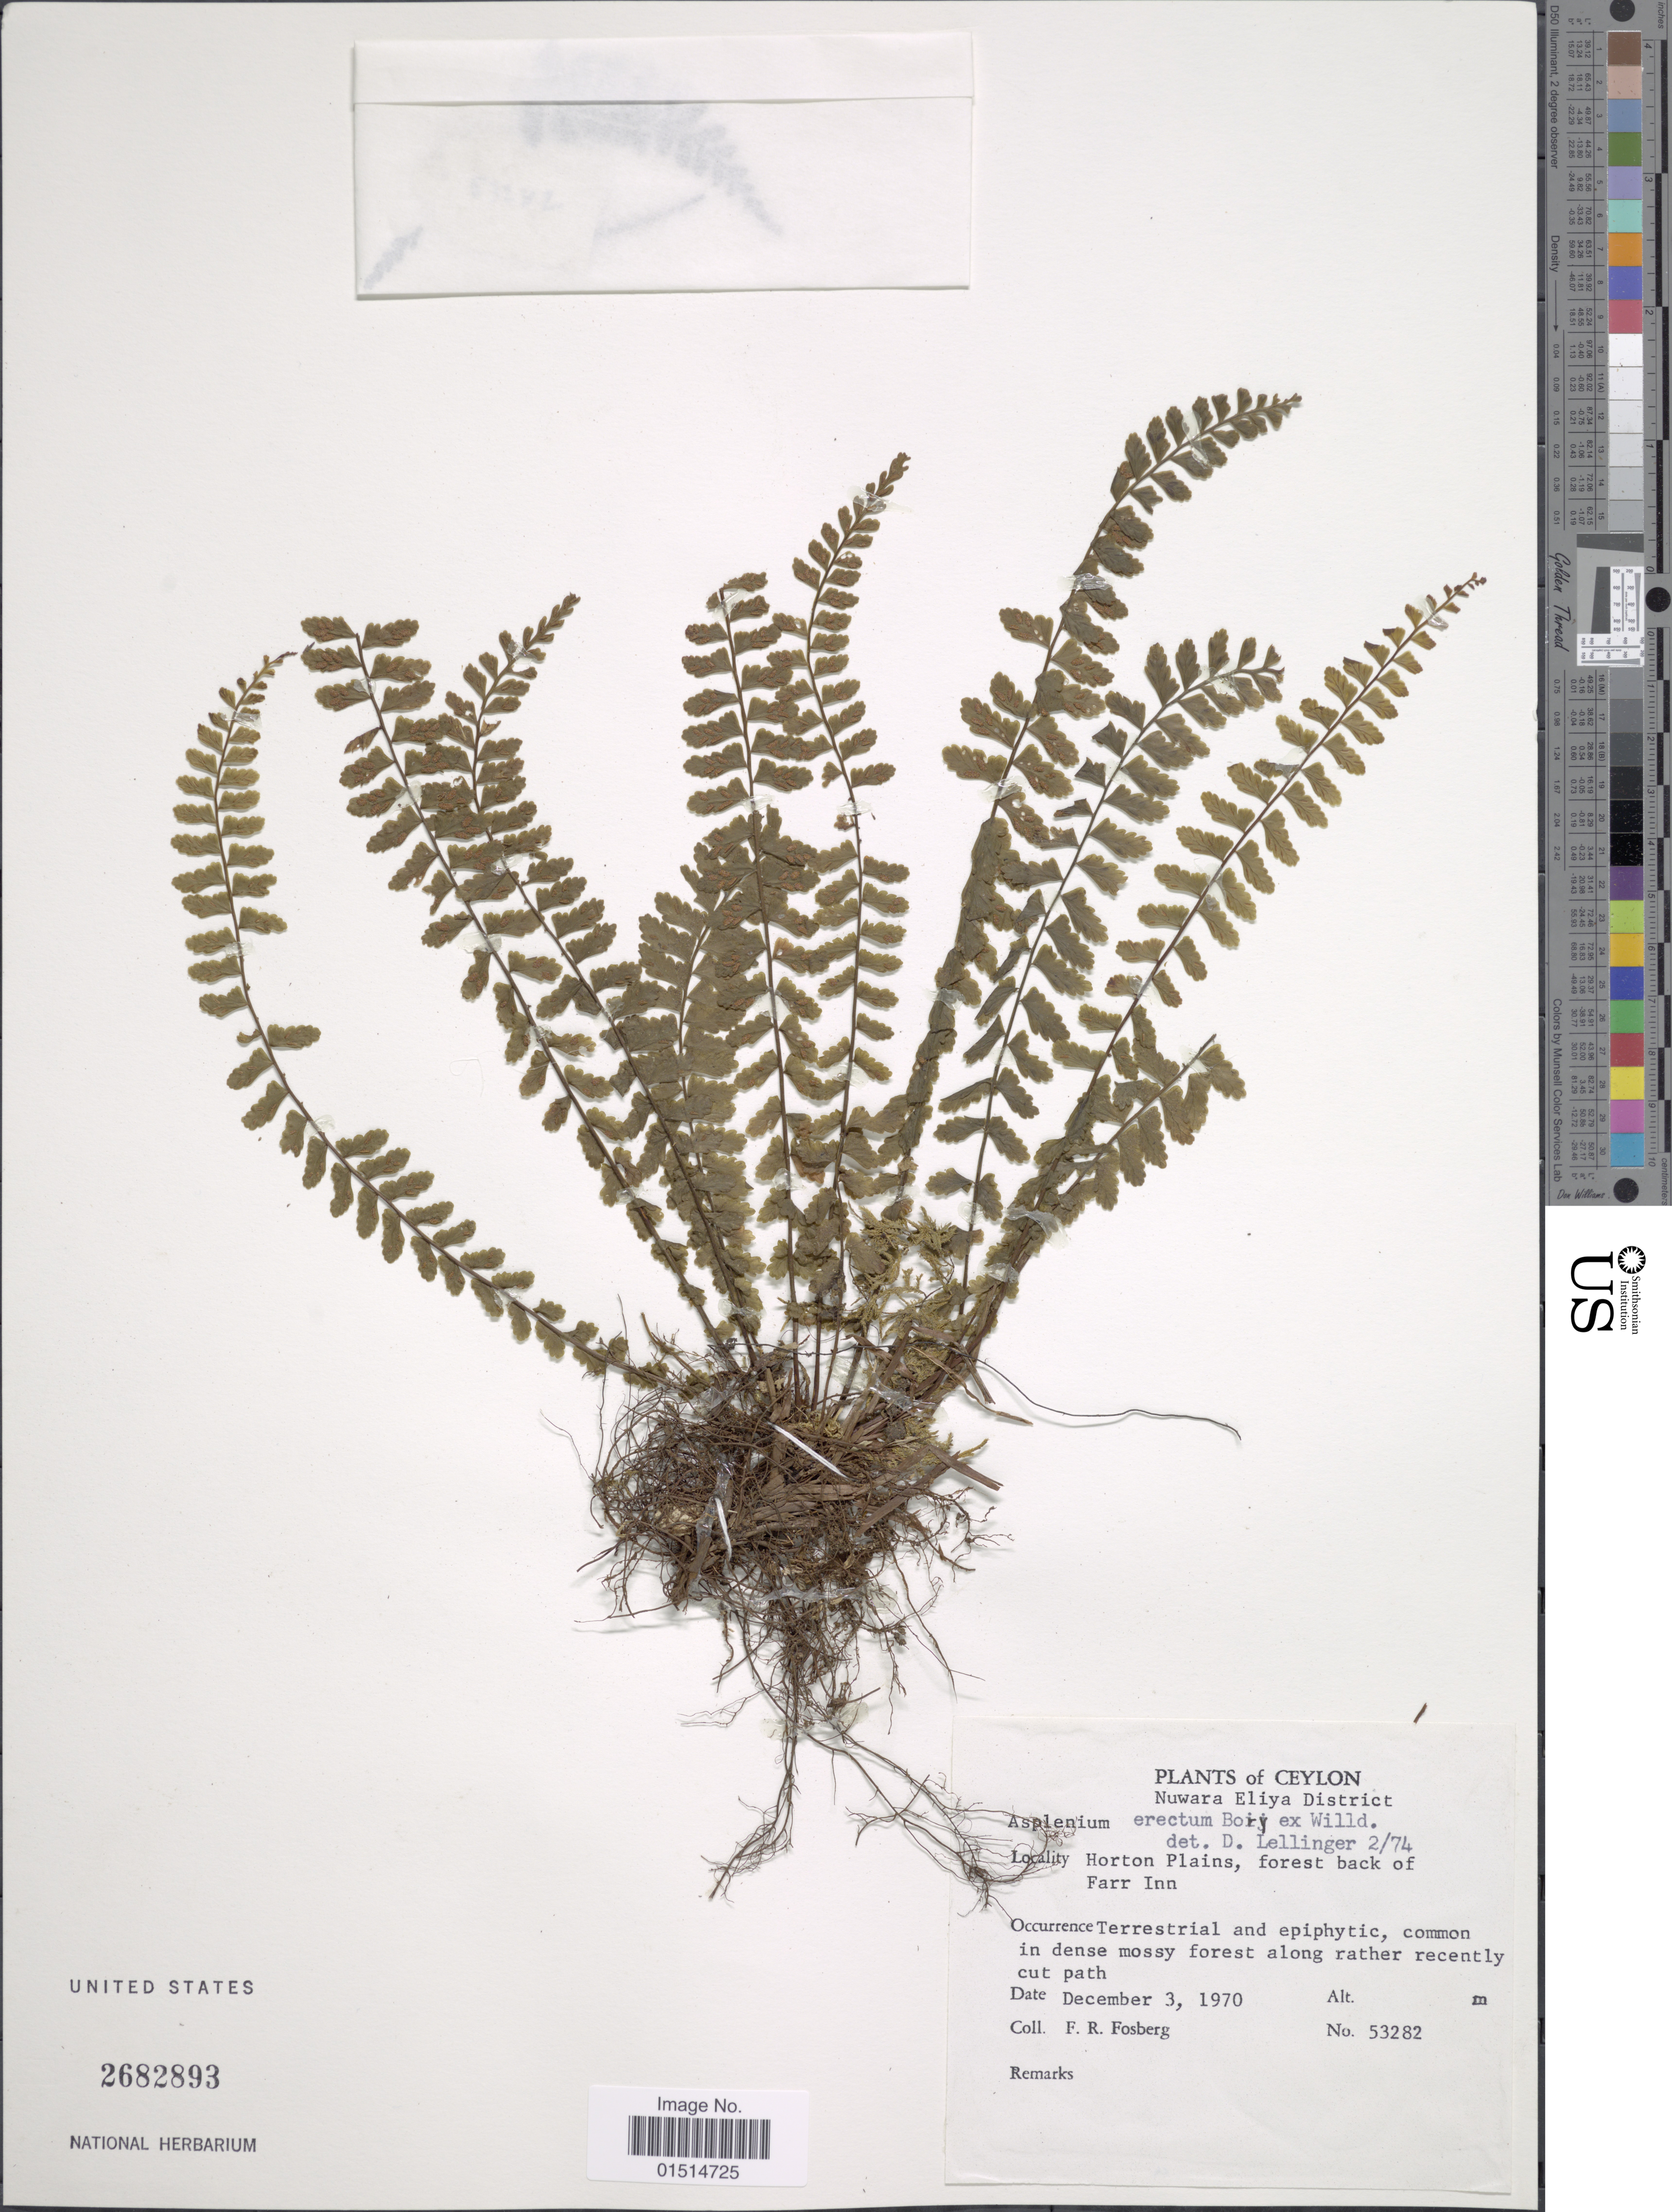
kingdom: Plantae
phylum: Tracheophyta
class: Polypodiopsida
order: Polypodiales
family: Aspleniaceae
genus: Asplenium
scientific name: Asplenium erectum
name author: Bory ex Willd.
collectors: F. R. Fosberg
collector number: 53282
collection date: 1970-12-03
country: Sri Lanka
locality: Ceylon, Horton Plains, forest back of Farr Inn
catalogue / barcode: US 2682893